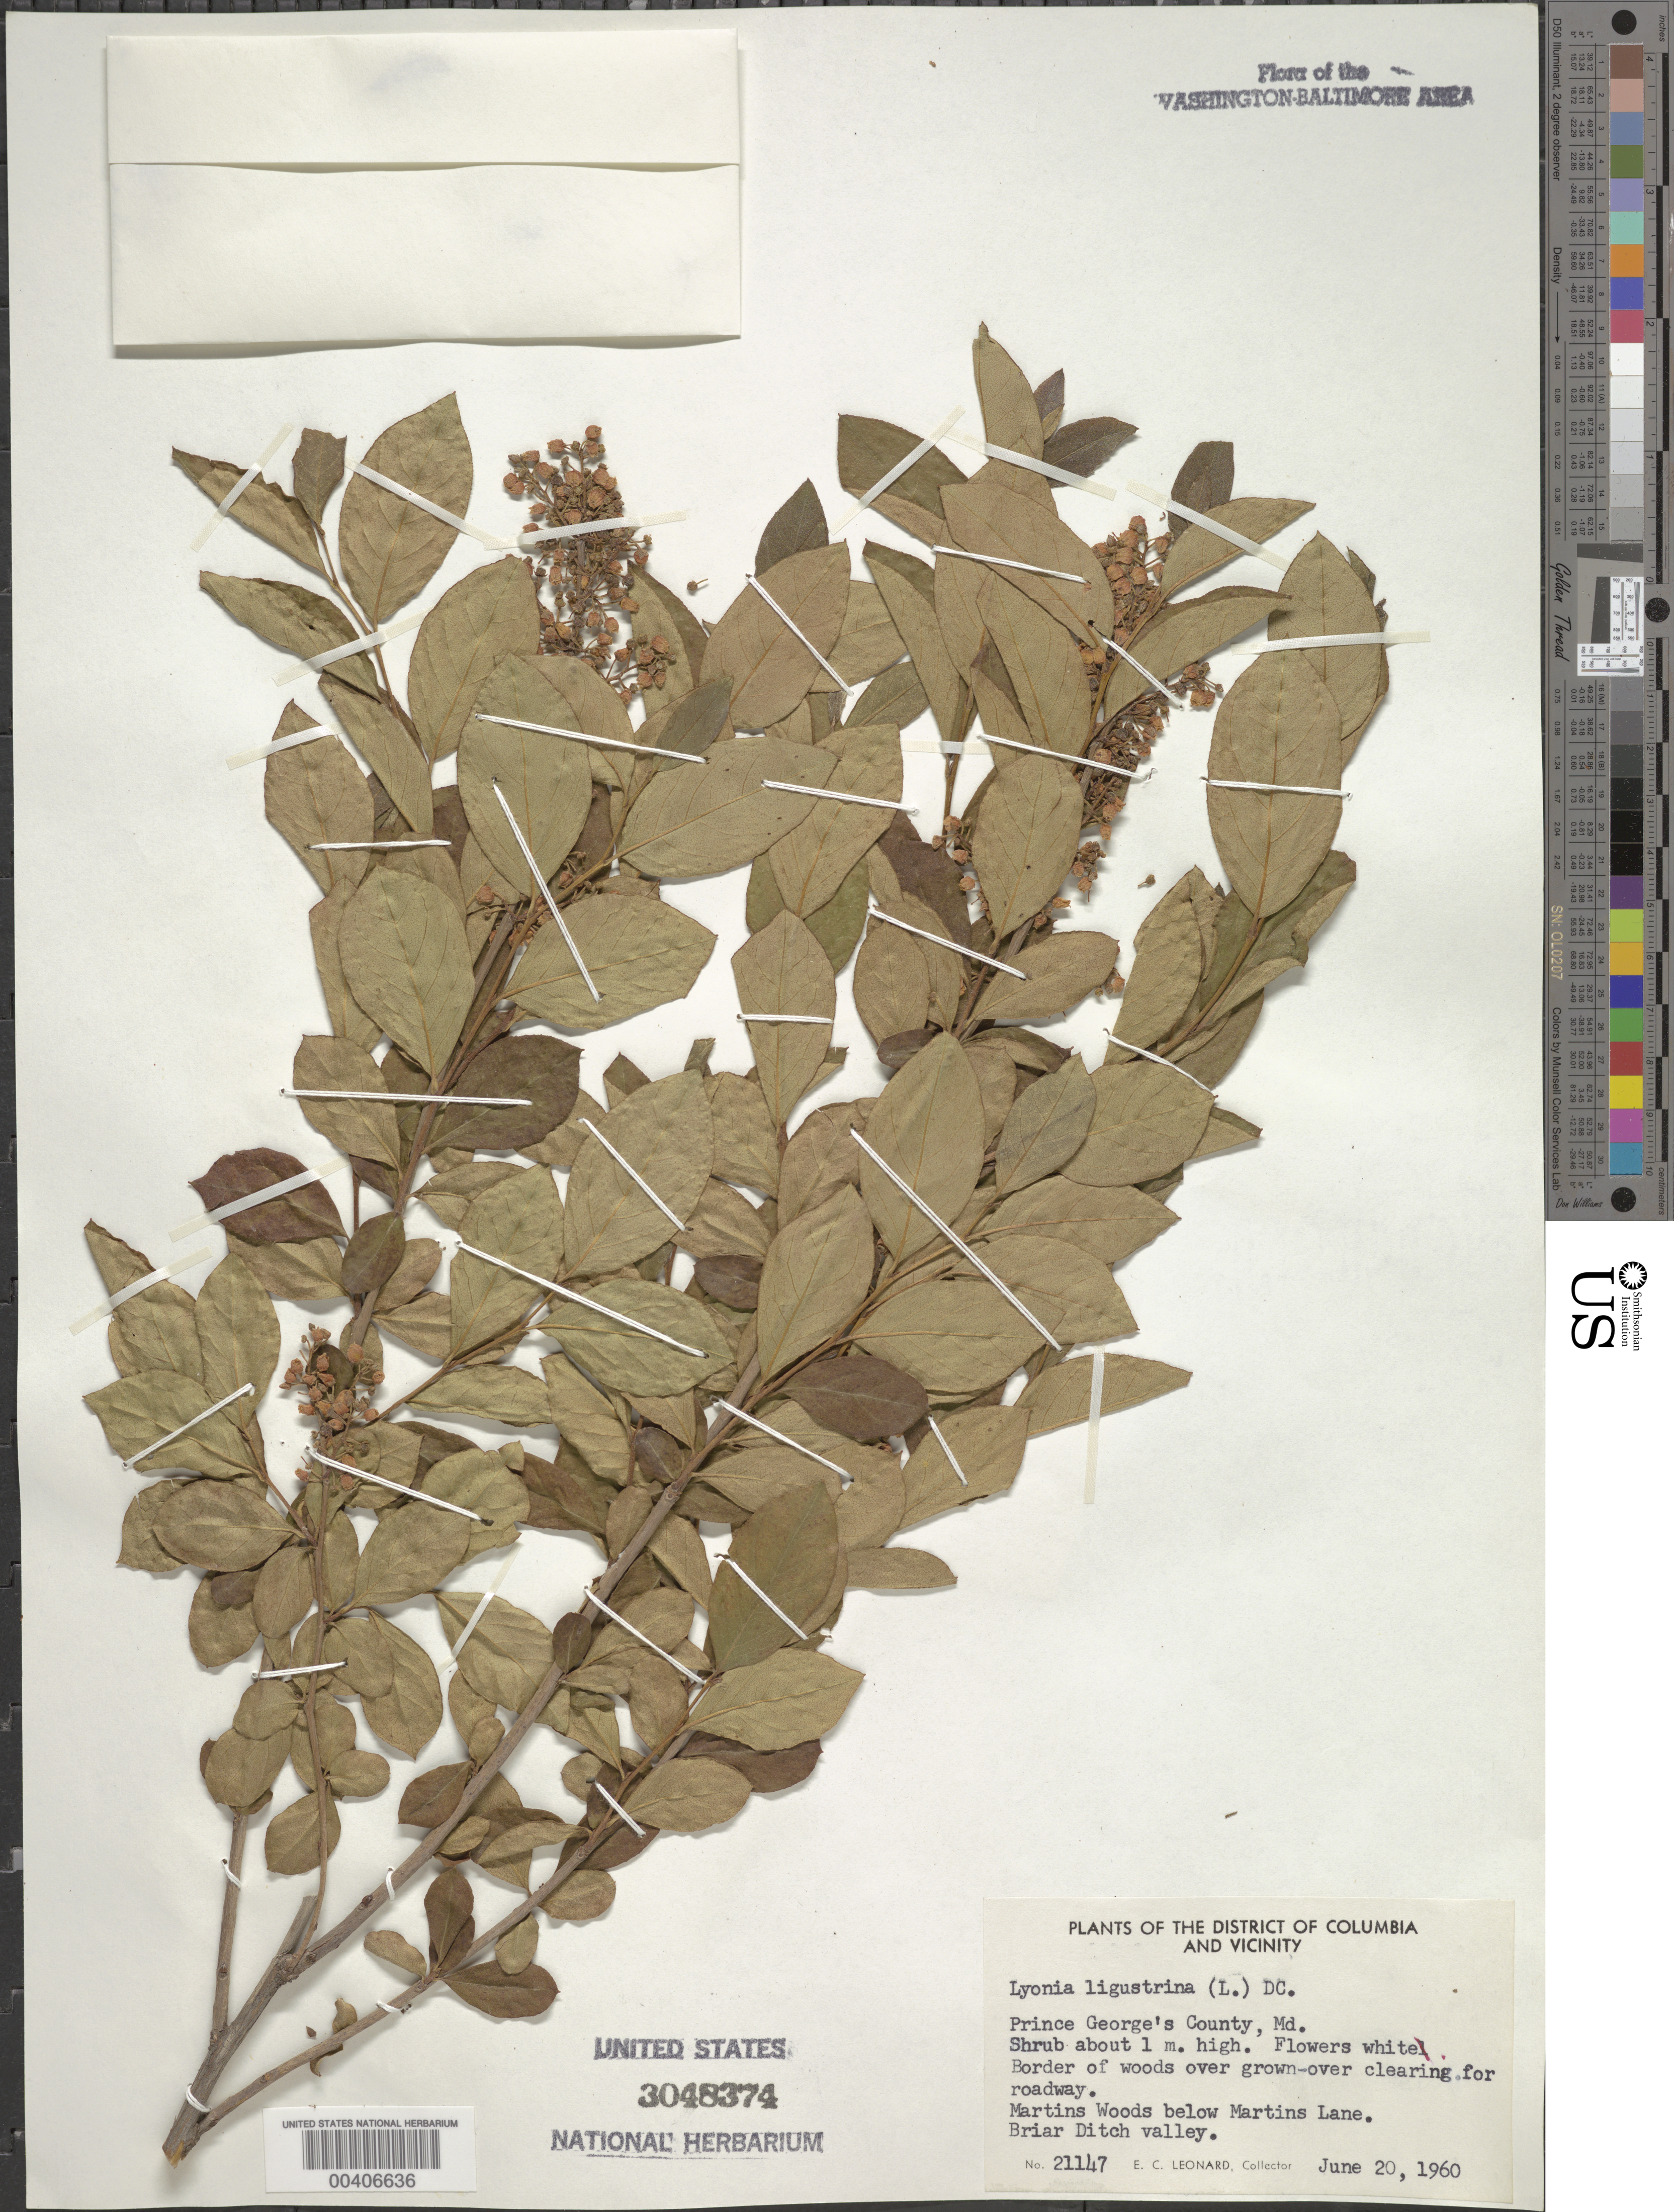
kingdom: Plantae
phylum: Tracheophyta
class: Magnoliopsida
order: Ericales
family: Ericaceae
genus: Lyonia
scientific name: Lyonia ligustrina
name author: (L.) DC.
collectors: E. C. Leonard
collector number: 21147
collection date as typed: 20 Jun 1960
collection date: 1960-06-20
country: United States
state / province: Maryland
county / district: Prince George's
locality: Martins Woods below Martins Lane, Briar Ditch Valley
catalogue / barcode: US 3048374